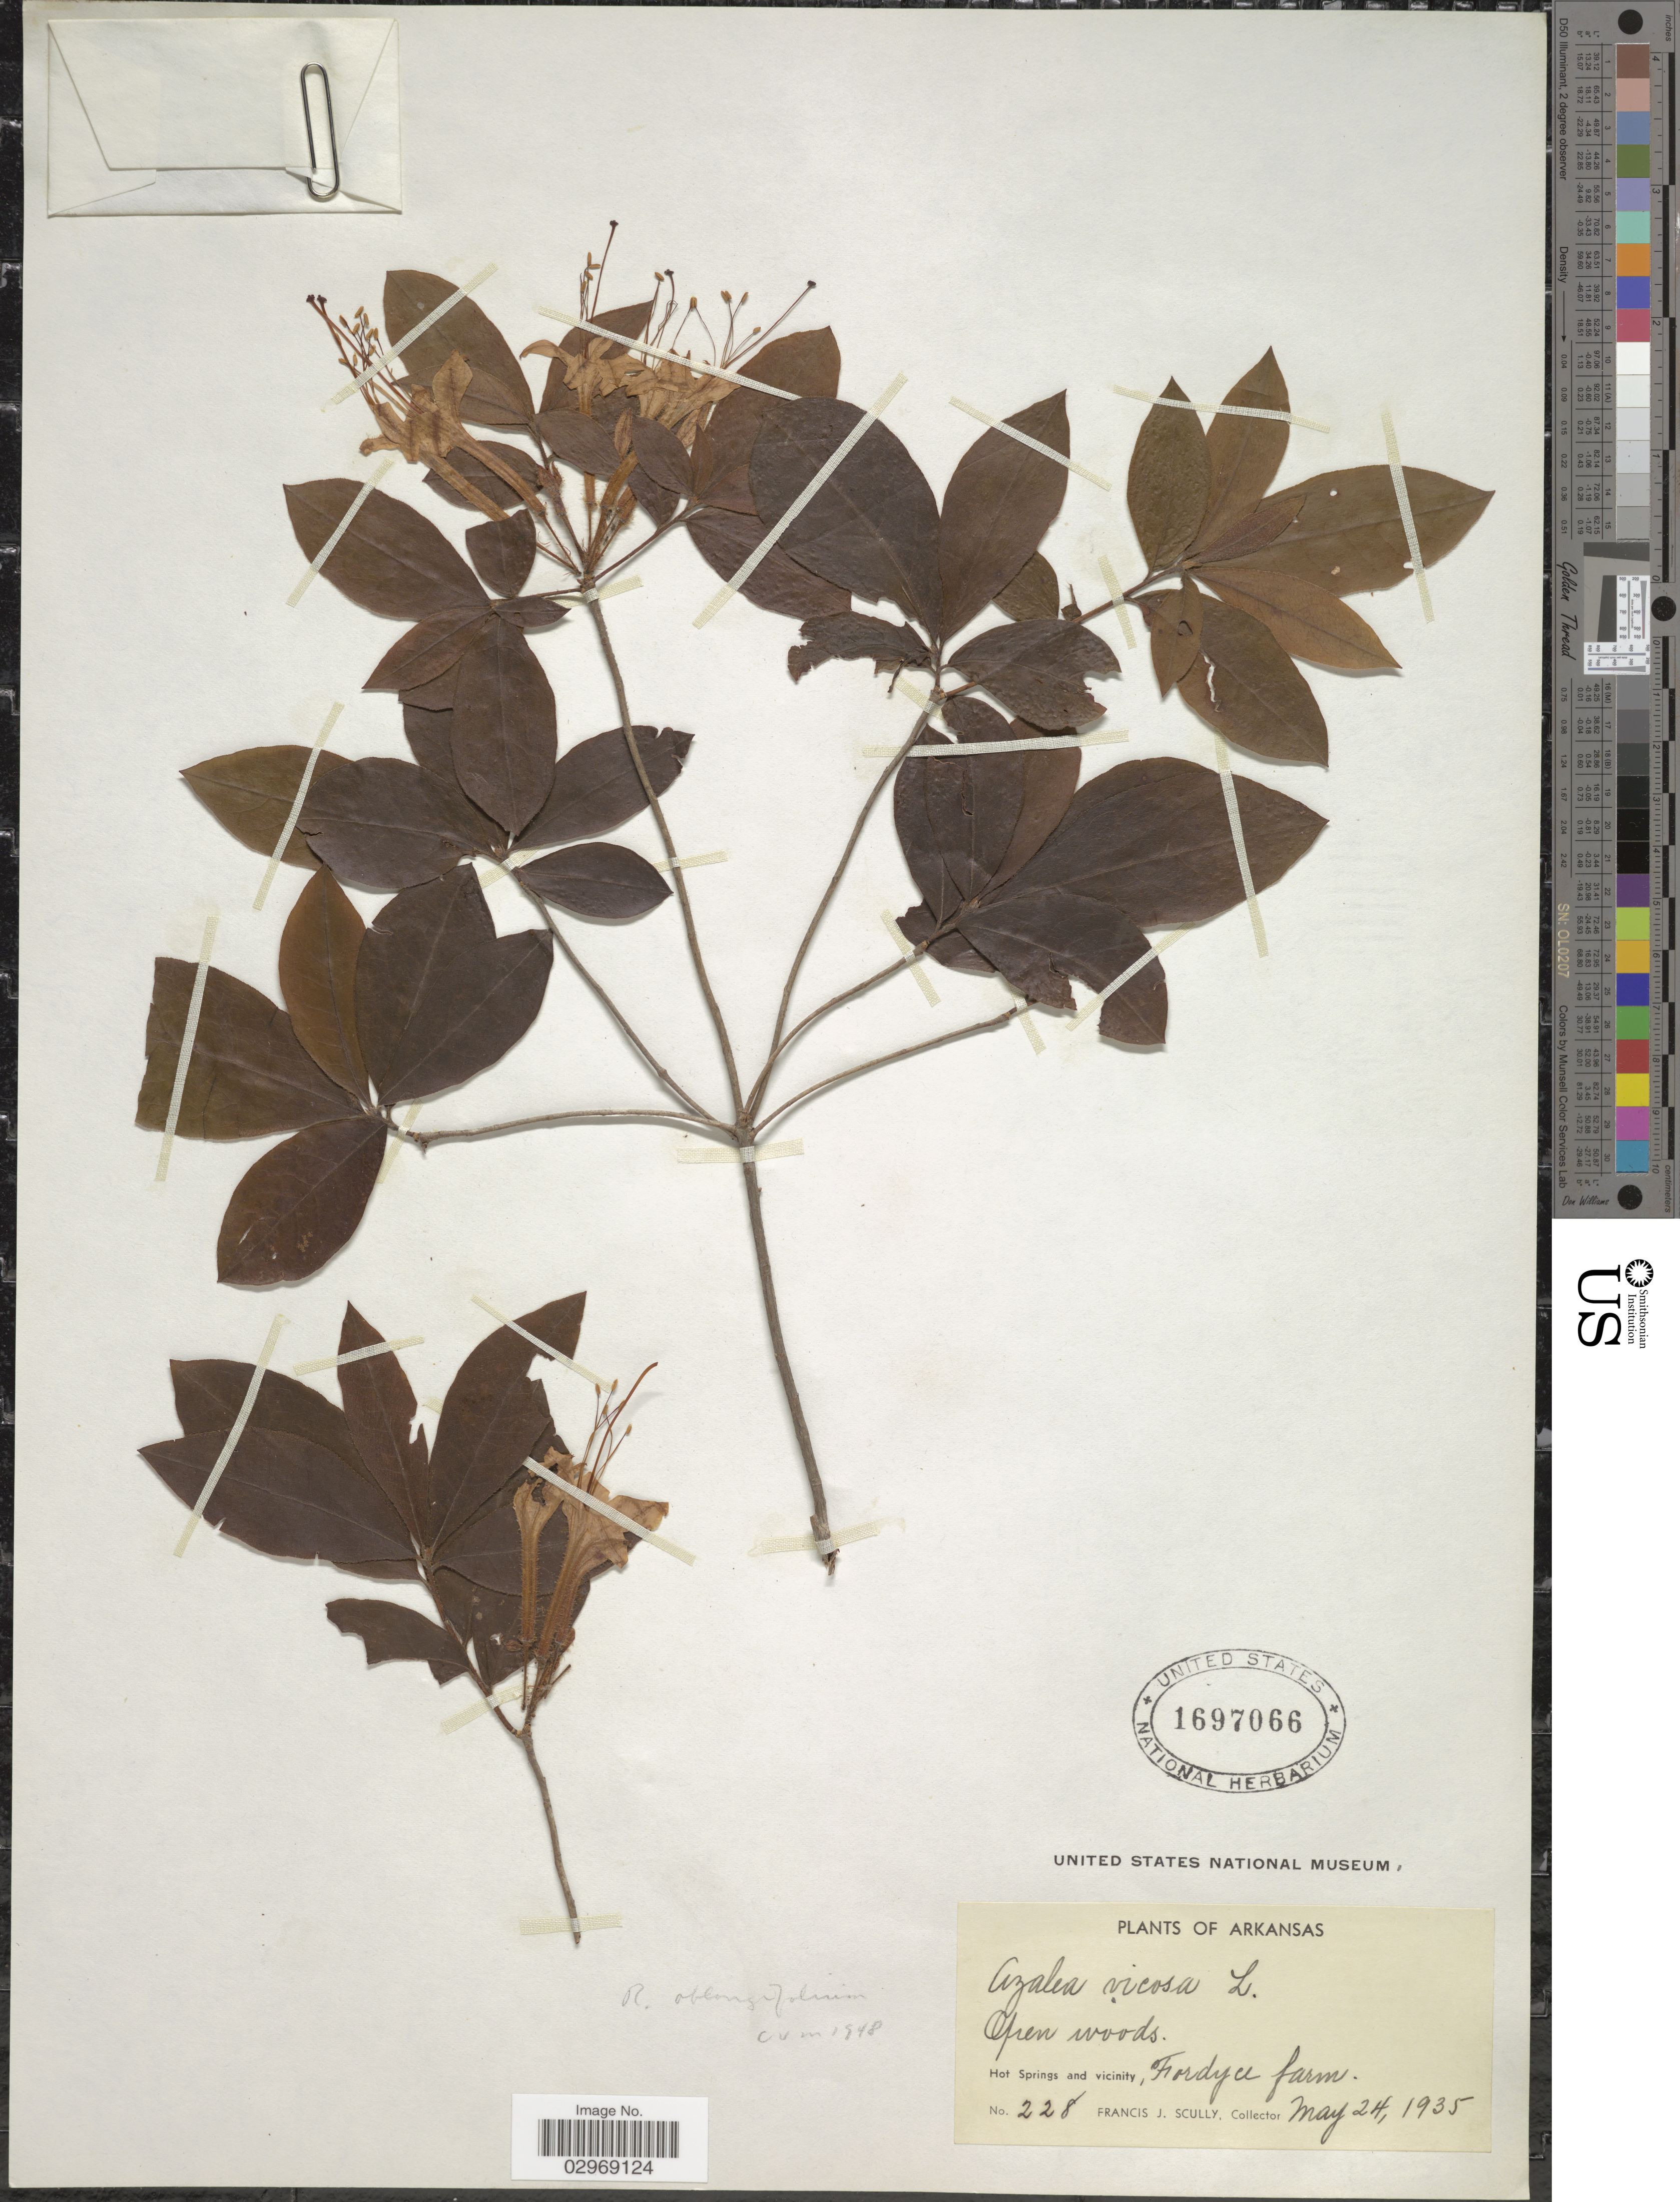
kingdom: Plantae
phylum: Tracheophyta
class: Magnoliopsida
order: Ericales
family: Ericaceae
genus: Rhododendron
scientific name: Rhododendron oblongifolium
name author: (Small) Millais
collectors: F. J. Scully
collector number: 228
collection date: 1935-05-24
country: United States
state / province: Arkansas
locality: Hot Springs and vicinity, Fordyce farm.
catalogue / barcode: US 1697066